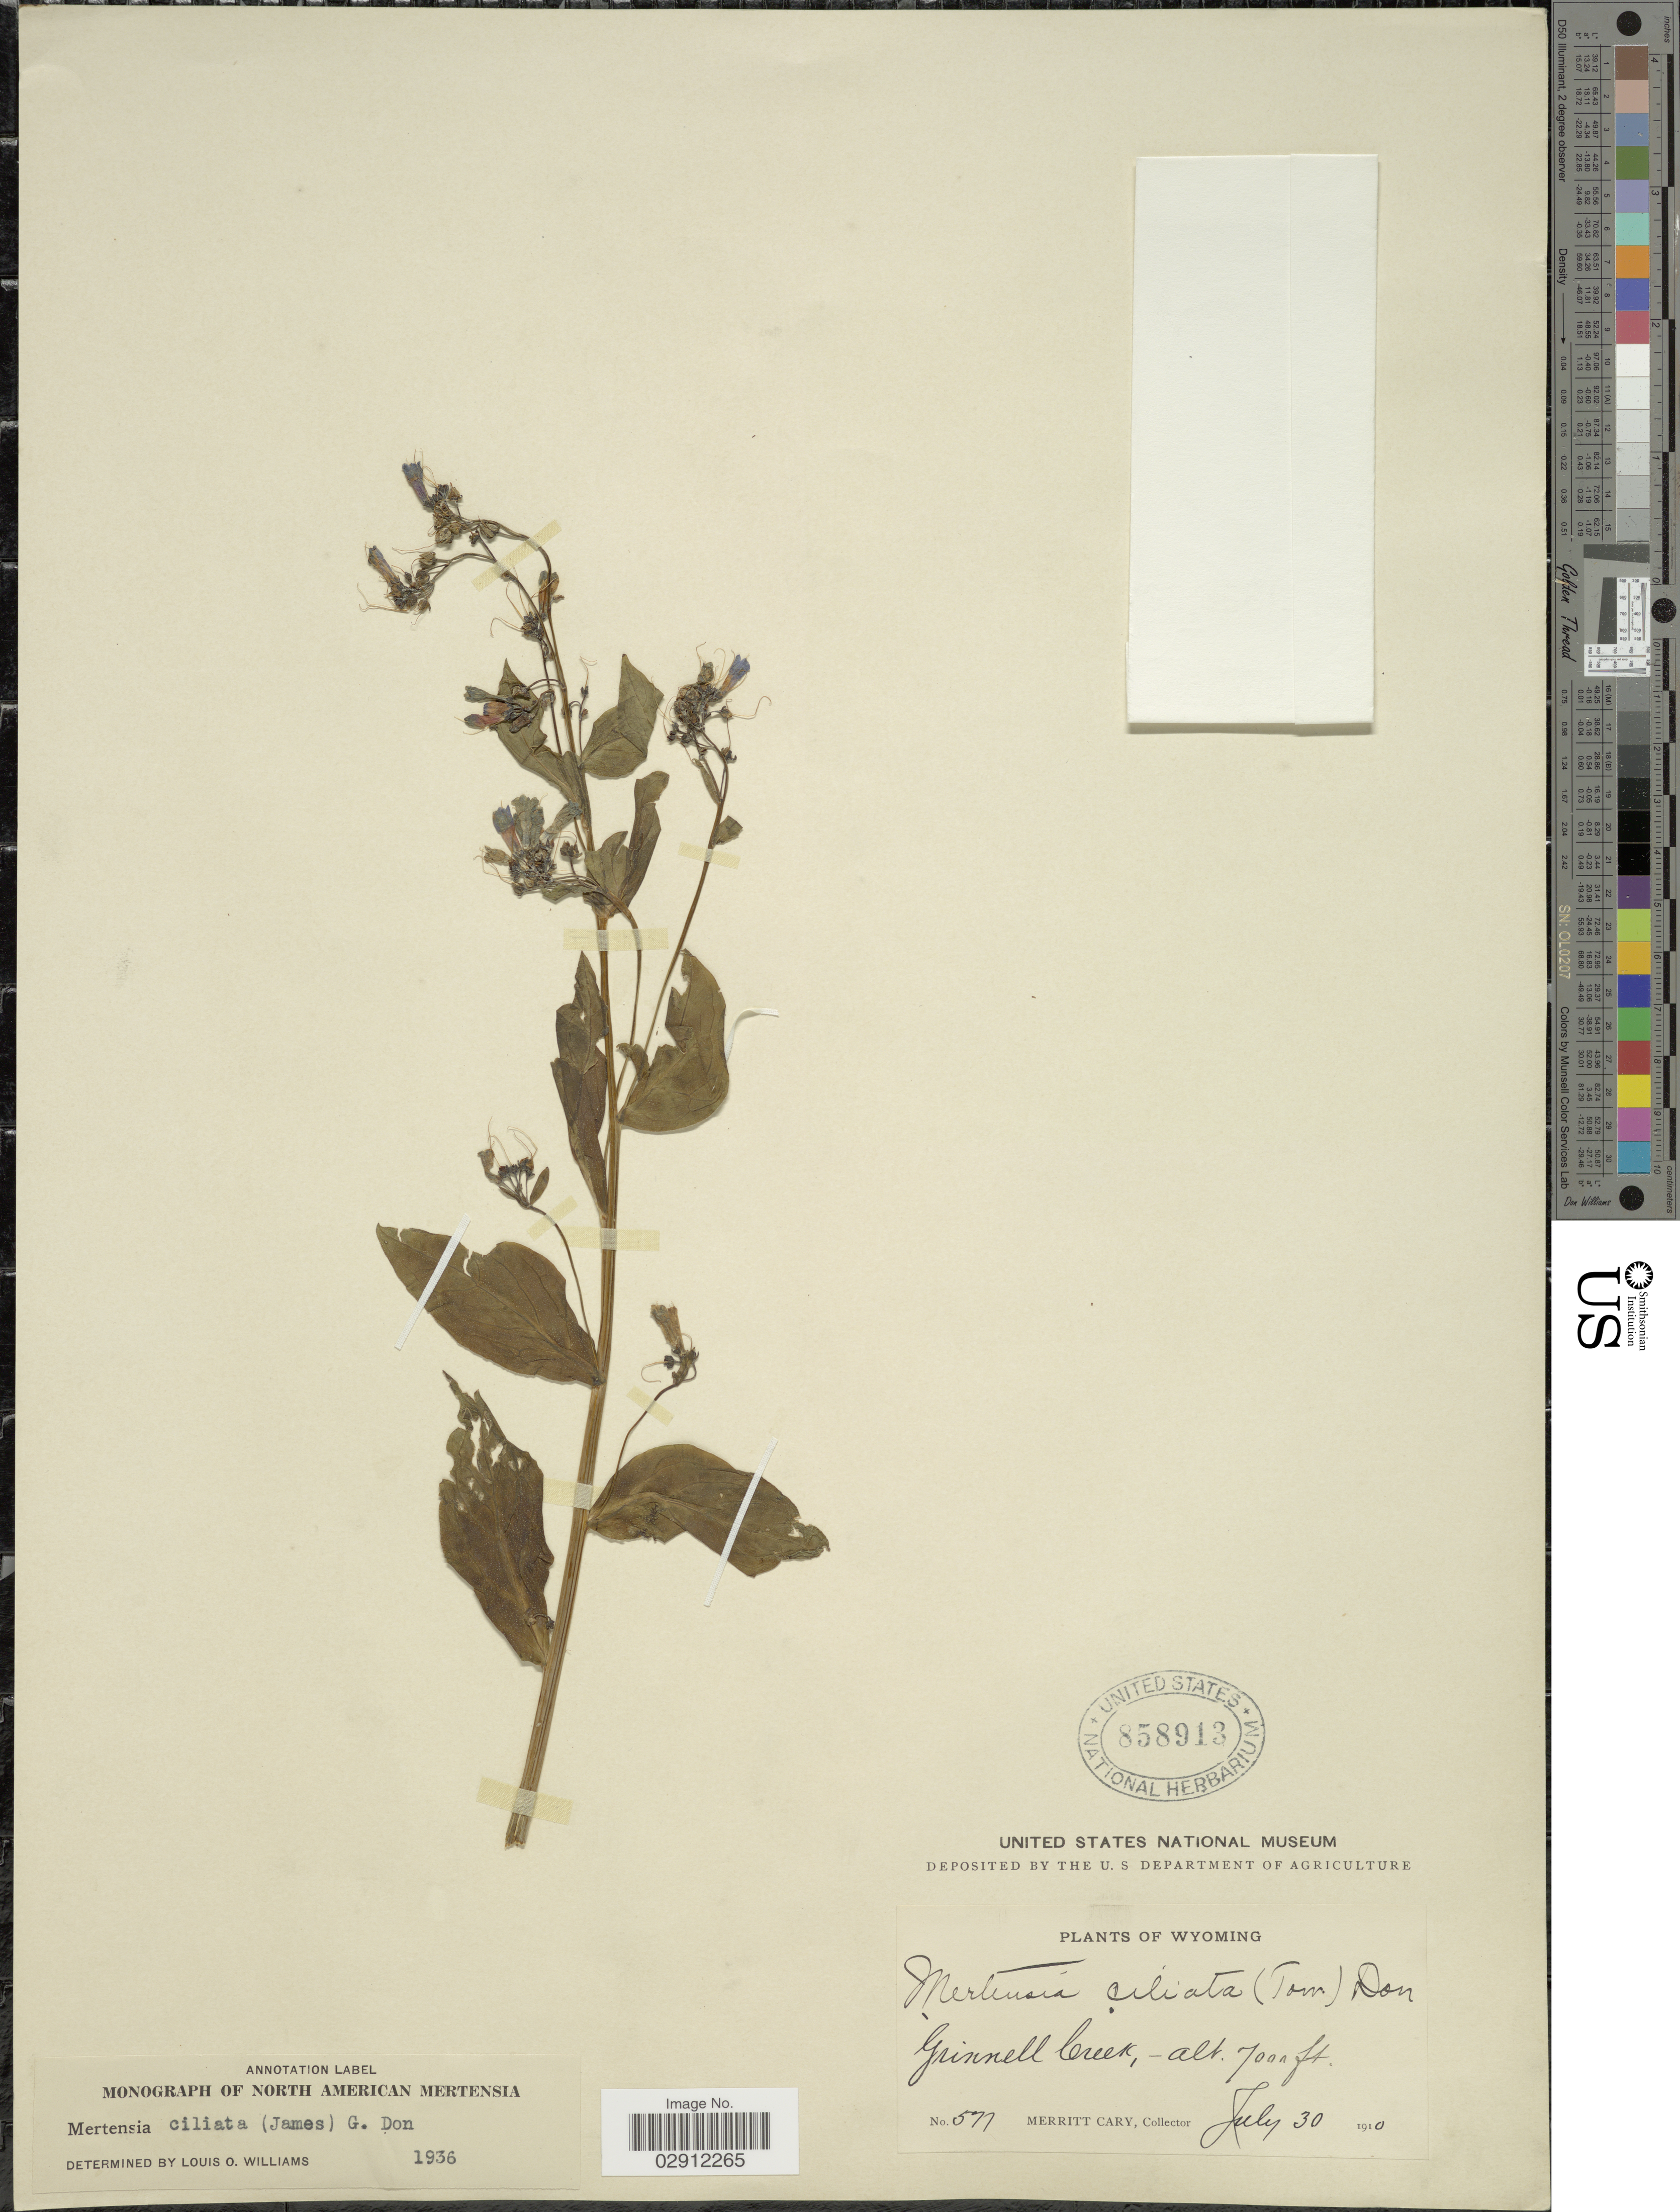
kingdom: Plantae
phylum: Tracheophyta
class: Magnoliopsida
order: Boraginales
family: Boraginaceae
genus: Mertensia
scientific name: Mertensia ciliata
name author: (James) G. Don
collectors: M. Cary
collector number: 577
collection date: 1910-07-30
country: United States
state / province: Wyoming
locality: Grinnell Creek.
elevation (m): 2134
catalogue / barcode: US 858913